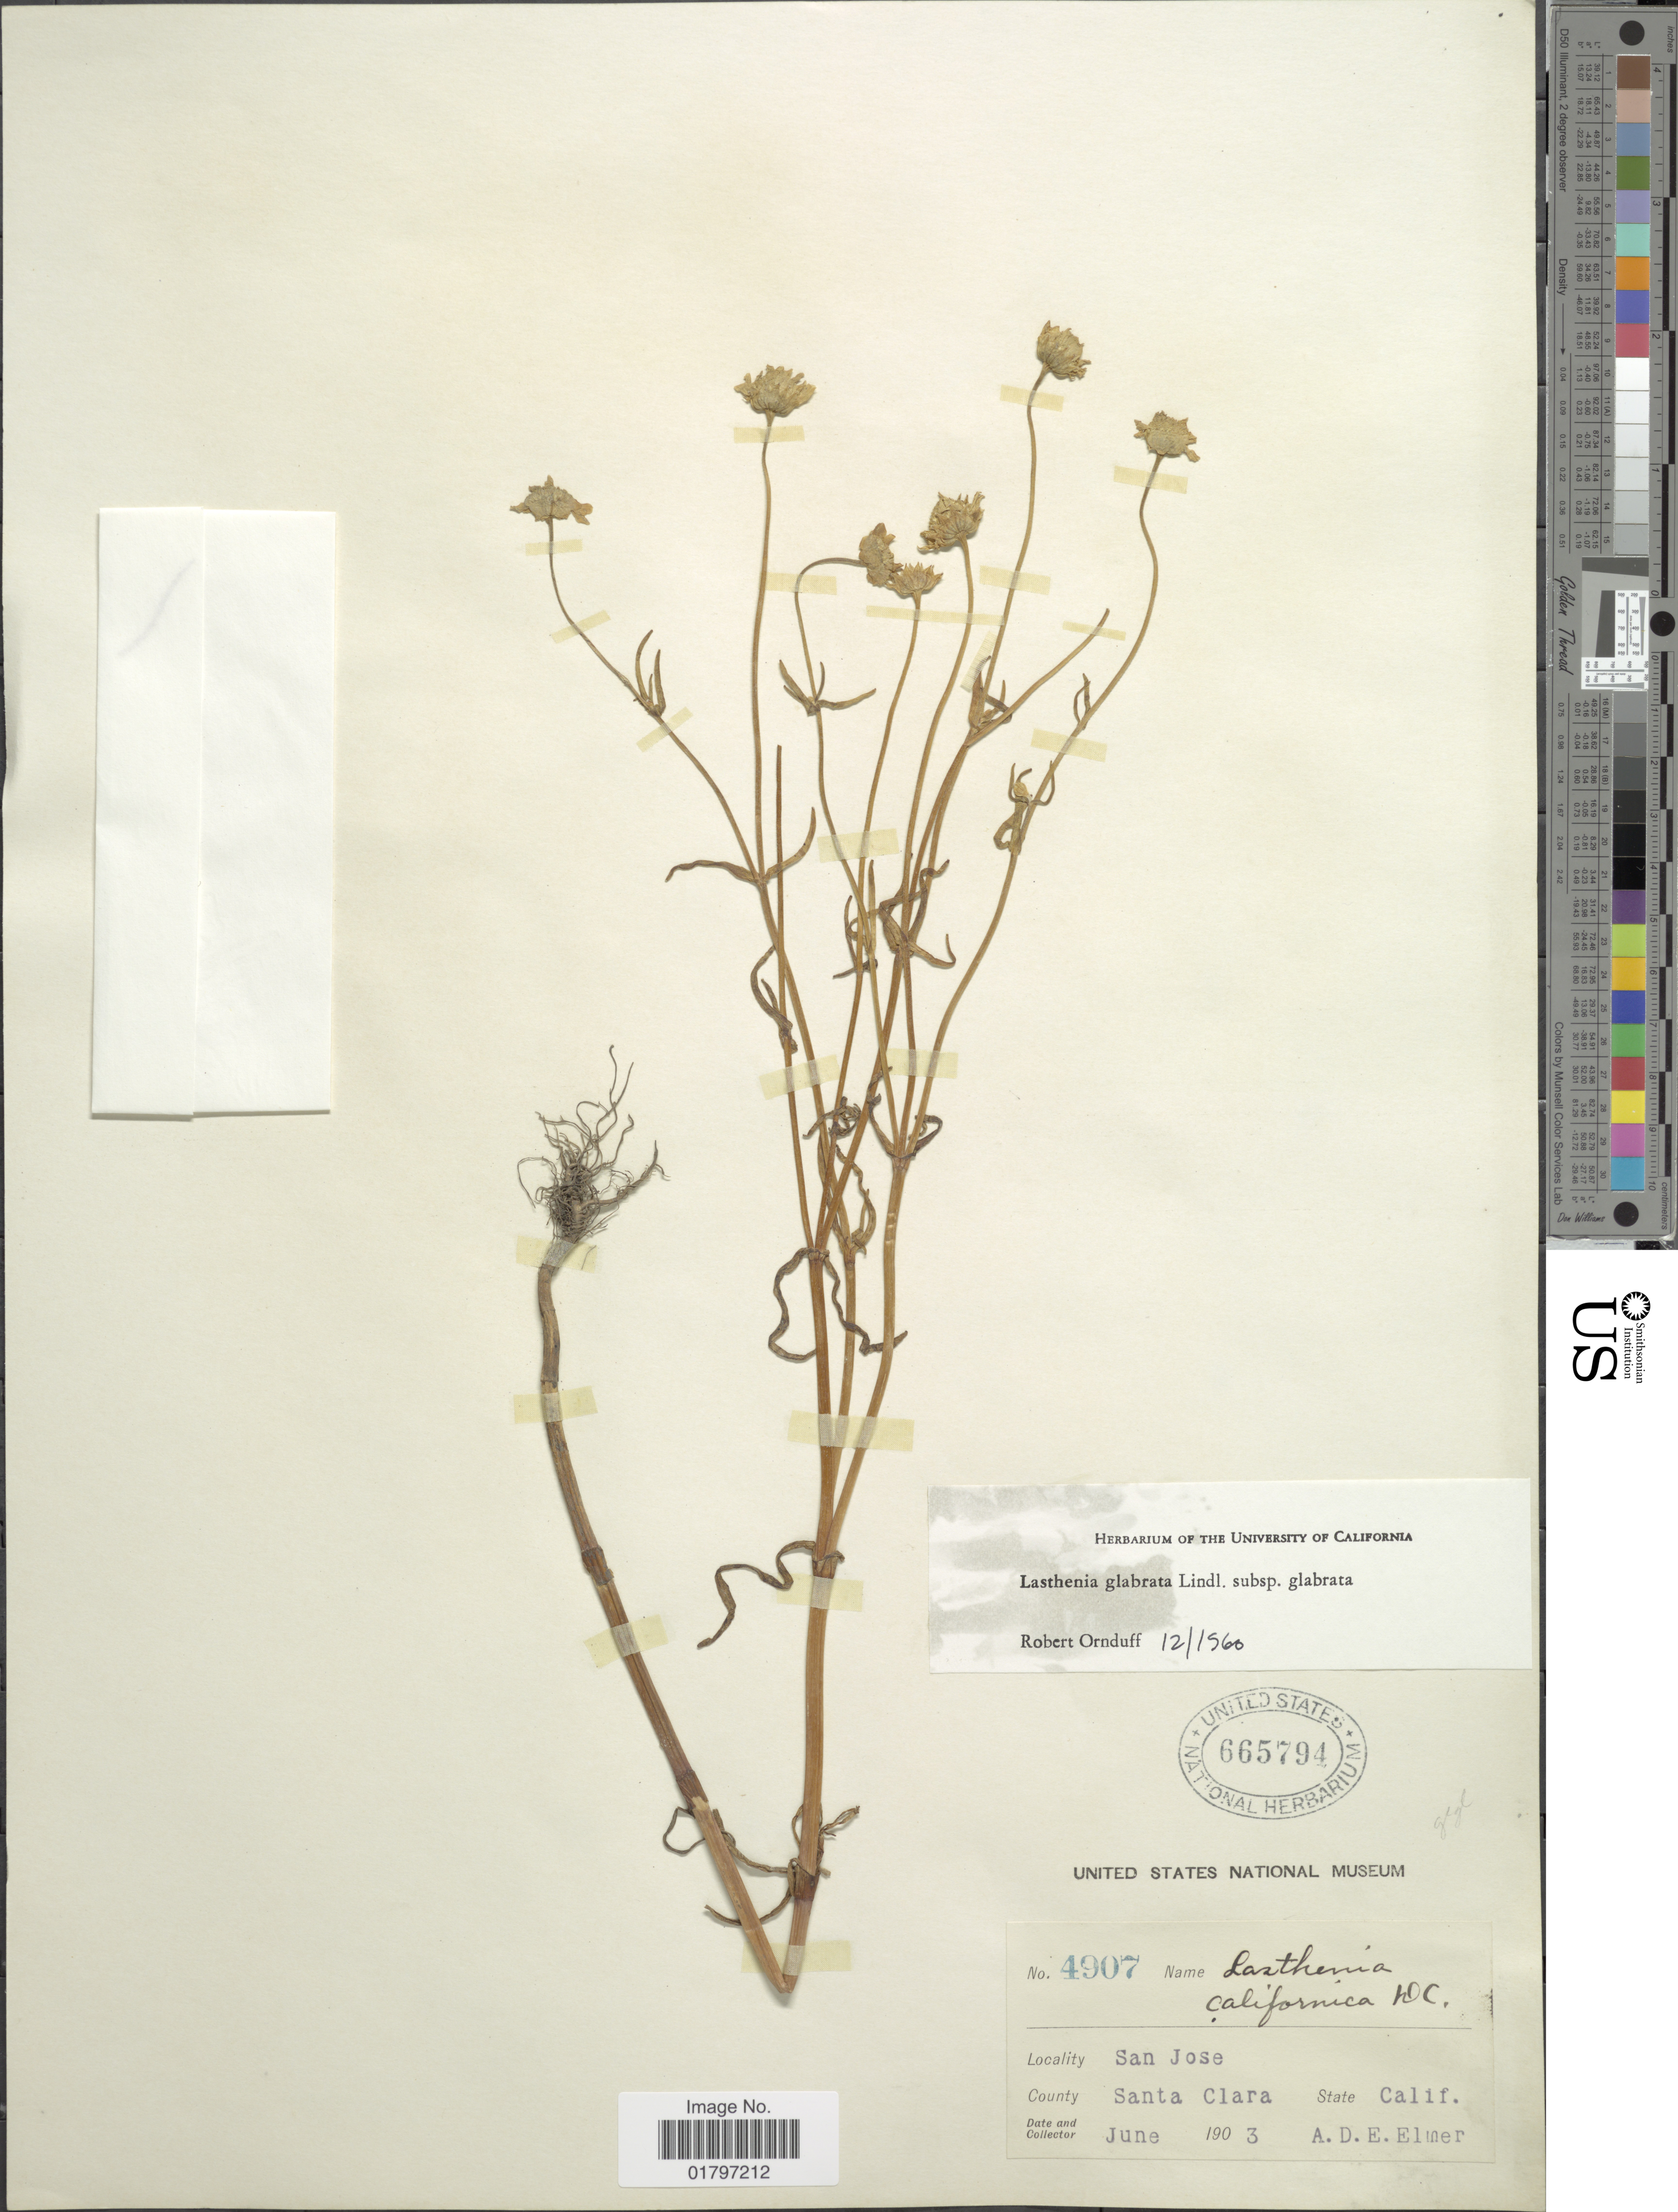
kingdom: Plantae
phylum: Tracheophyta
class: Magnoliopsida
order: Asterales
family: Asteraceae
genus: Lasthenia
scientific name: Lasthenia glabrata subsp. glabrata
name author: Lindl.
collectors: A. D. E. Elmer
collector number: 4907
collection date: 1903-06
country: United States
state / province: California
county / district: Santa Clara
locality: San Jose. County Santa Clara. State Calif.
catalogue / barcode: US 665794